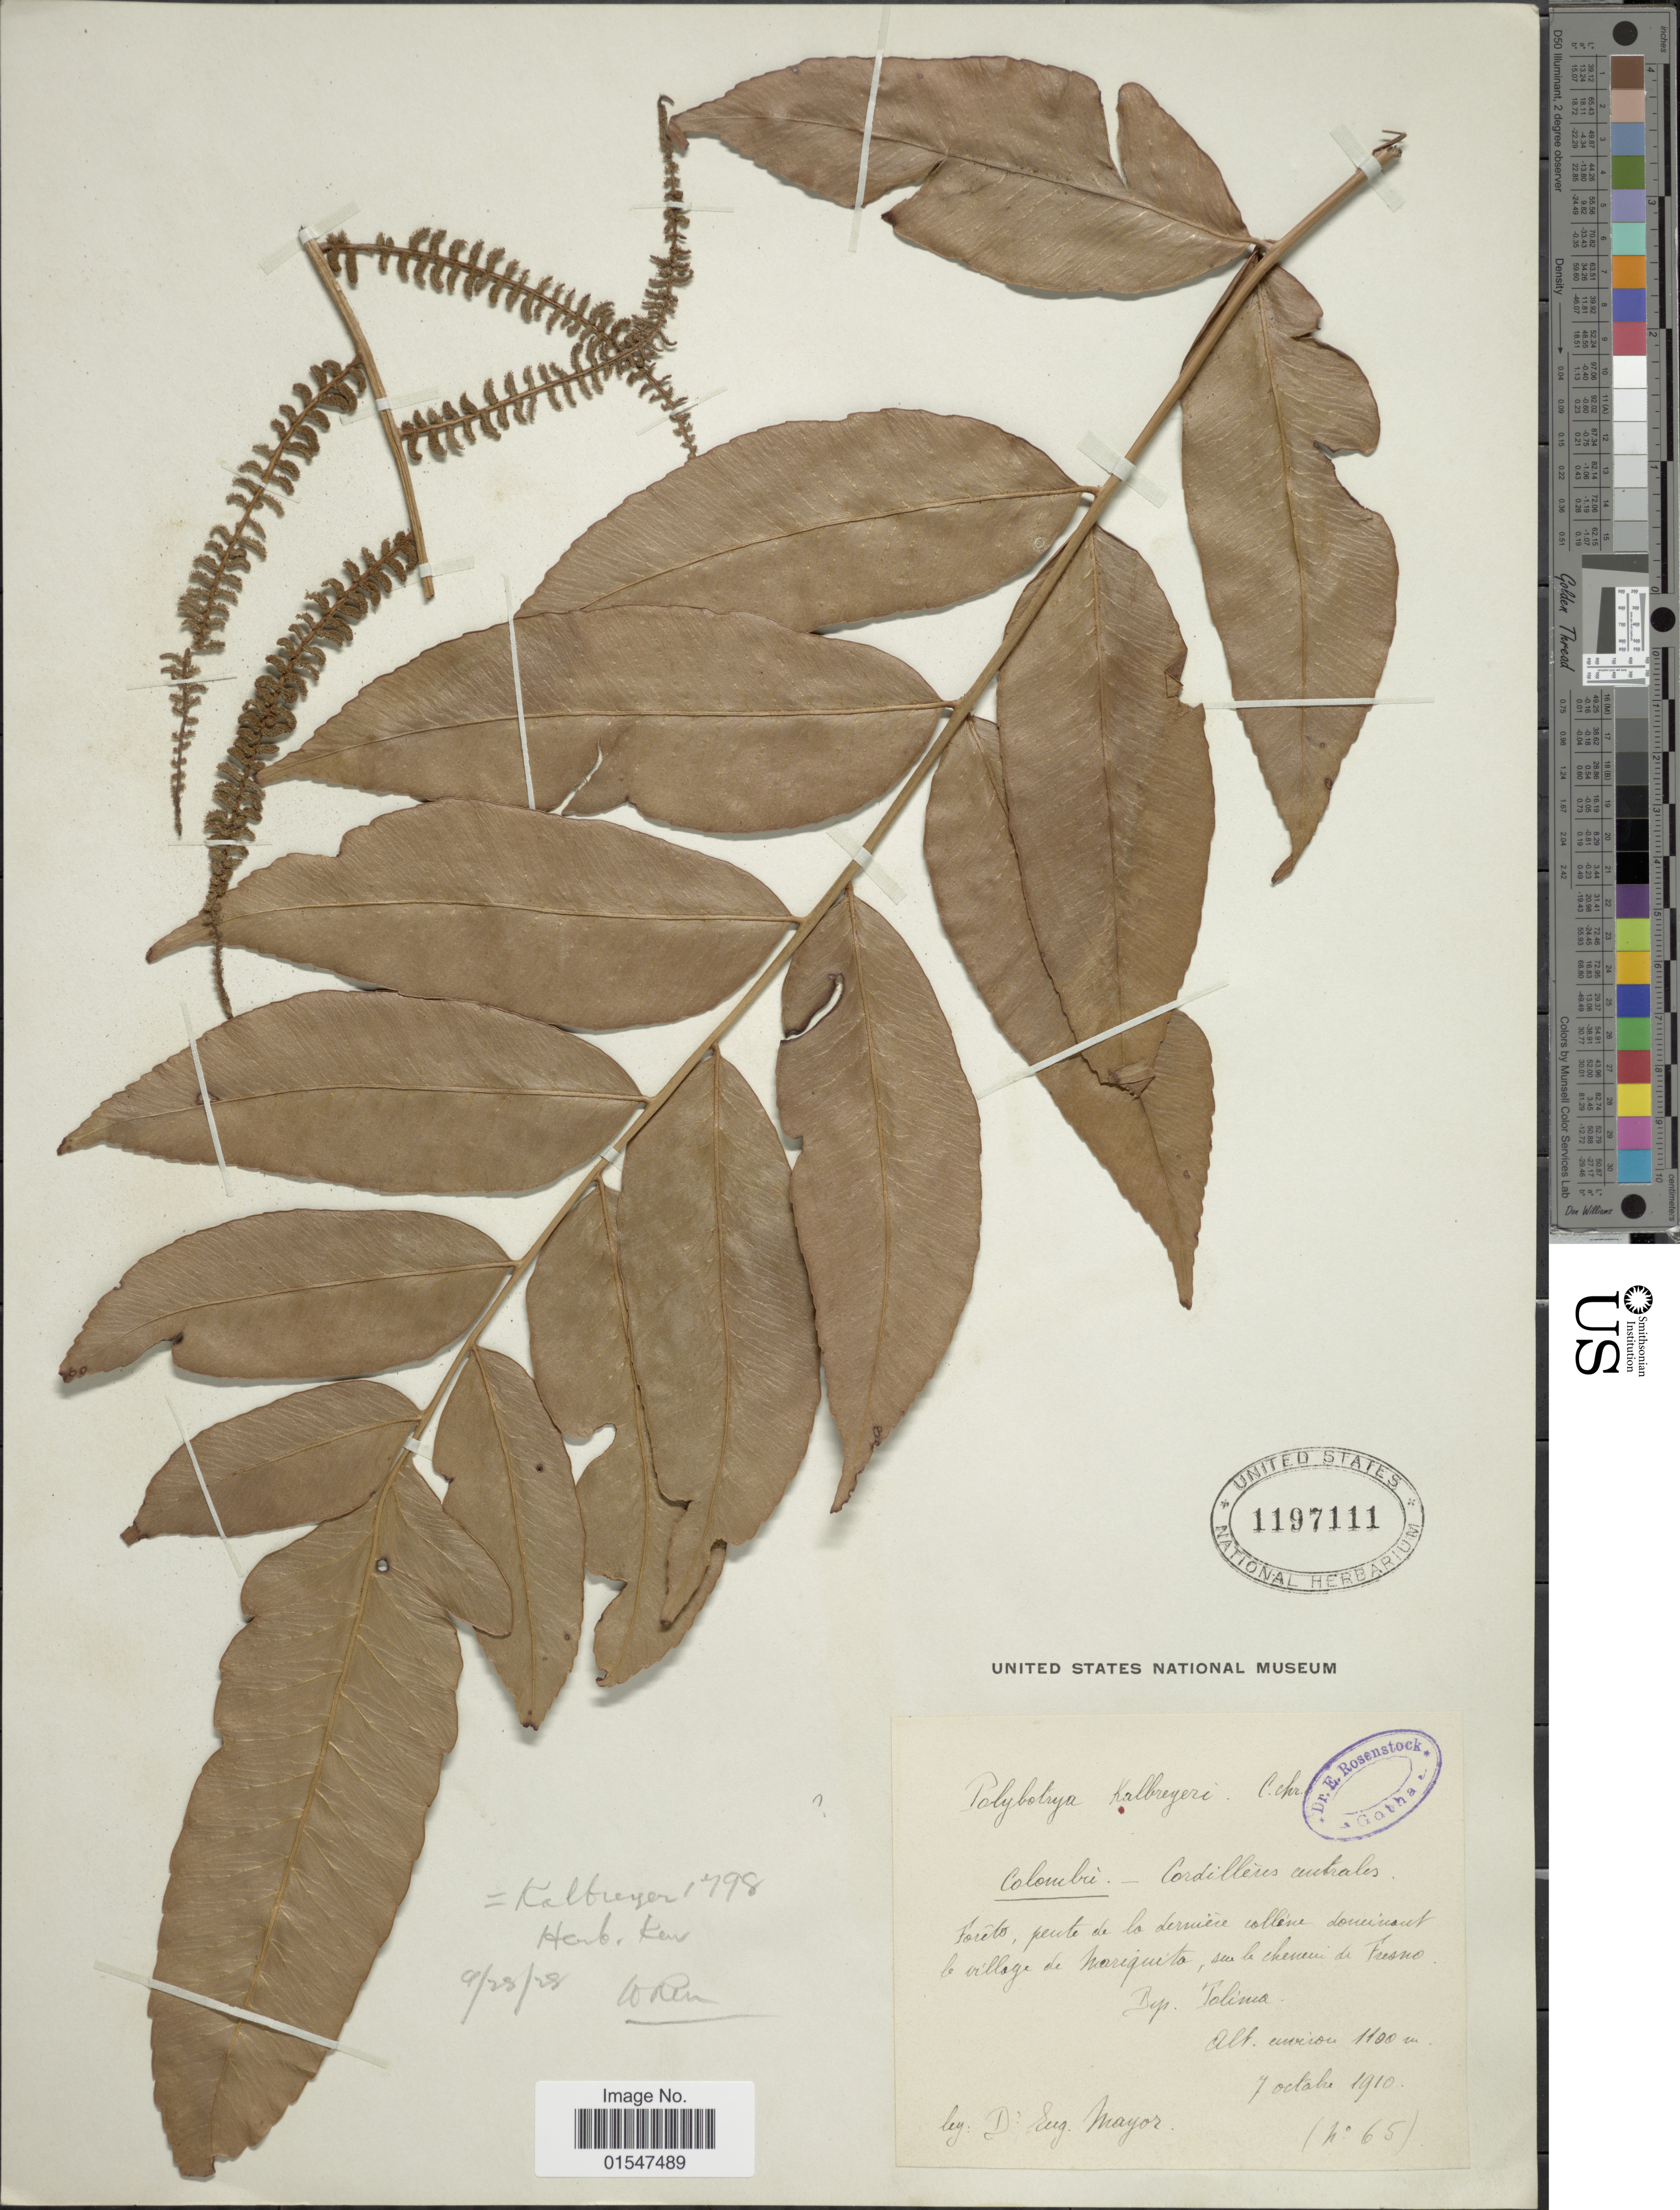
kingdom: Plantae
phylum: Tracheophyta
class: Polypodiopsida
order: Polypodiales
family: Dryopteridaceae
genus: Polybotrya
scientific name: Polybotrya polybotryoides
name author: (Baker) Christ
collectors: E. Mayor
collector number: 65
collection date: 1910-10-07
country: Colombia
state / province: Tolima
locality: Cordilleres Centrales, Forêts, pente de la derniere colline dominant le village de Mariquita, sur le chemin de Fresno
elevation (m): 1100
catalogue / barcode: US 1197111